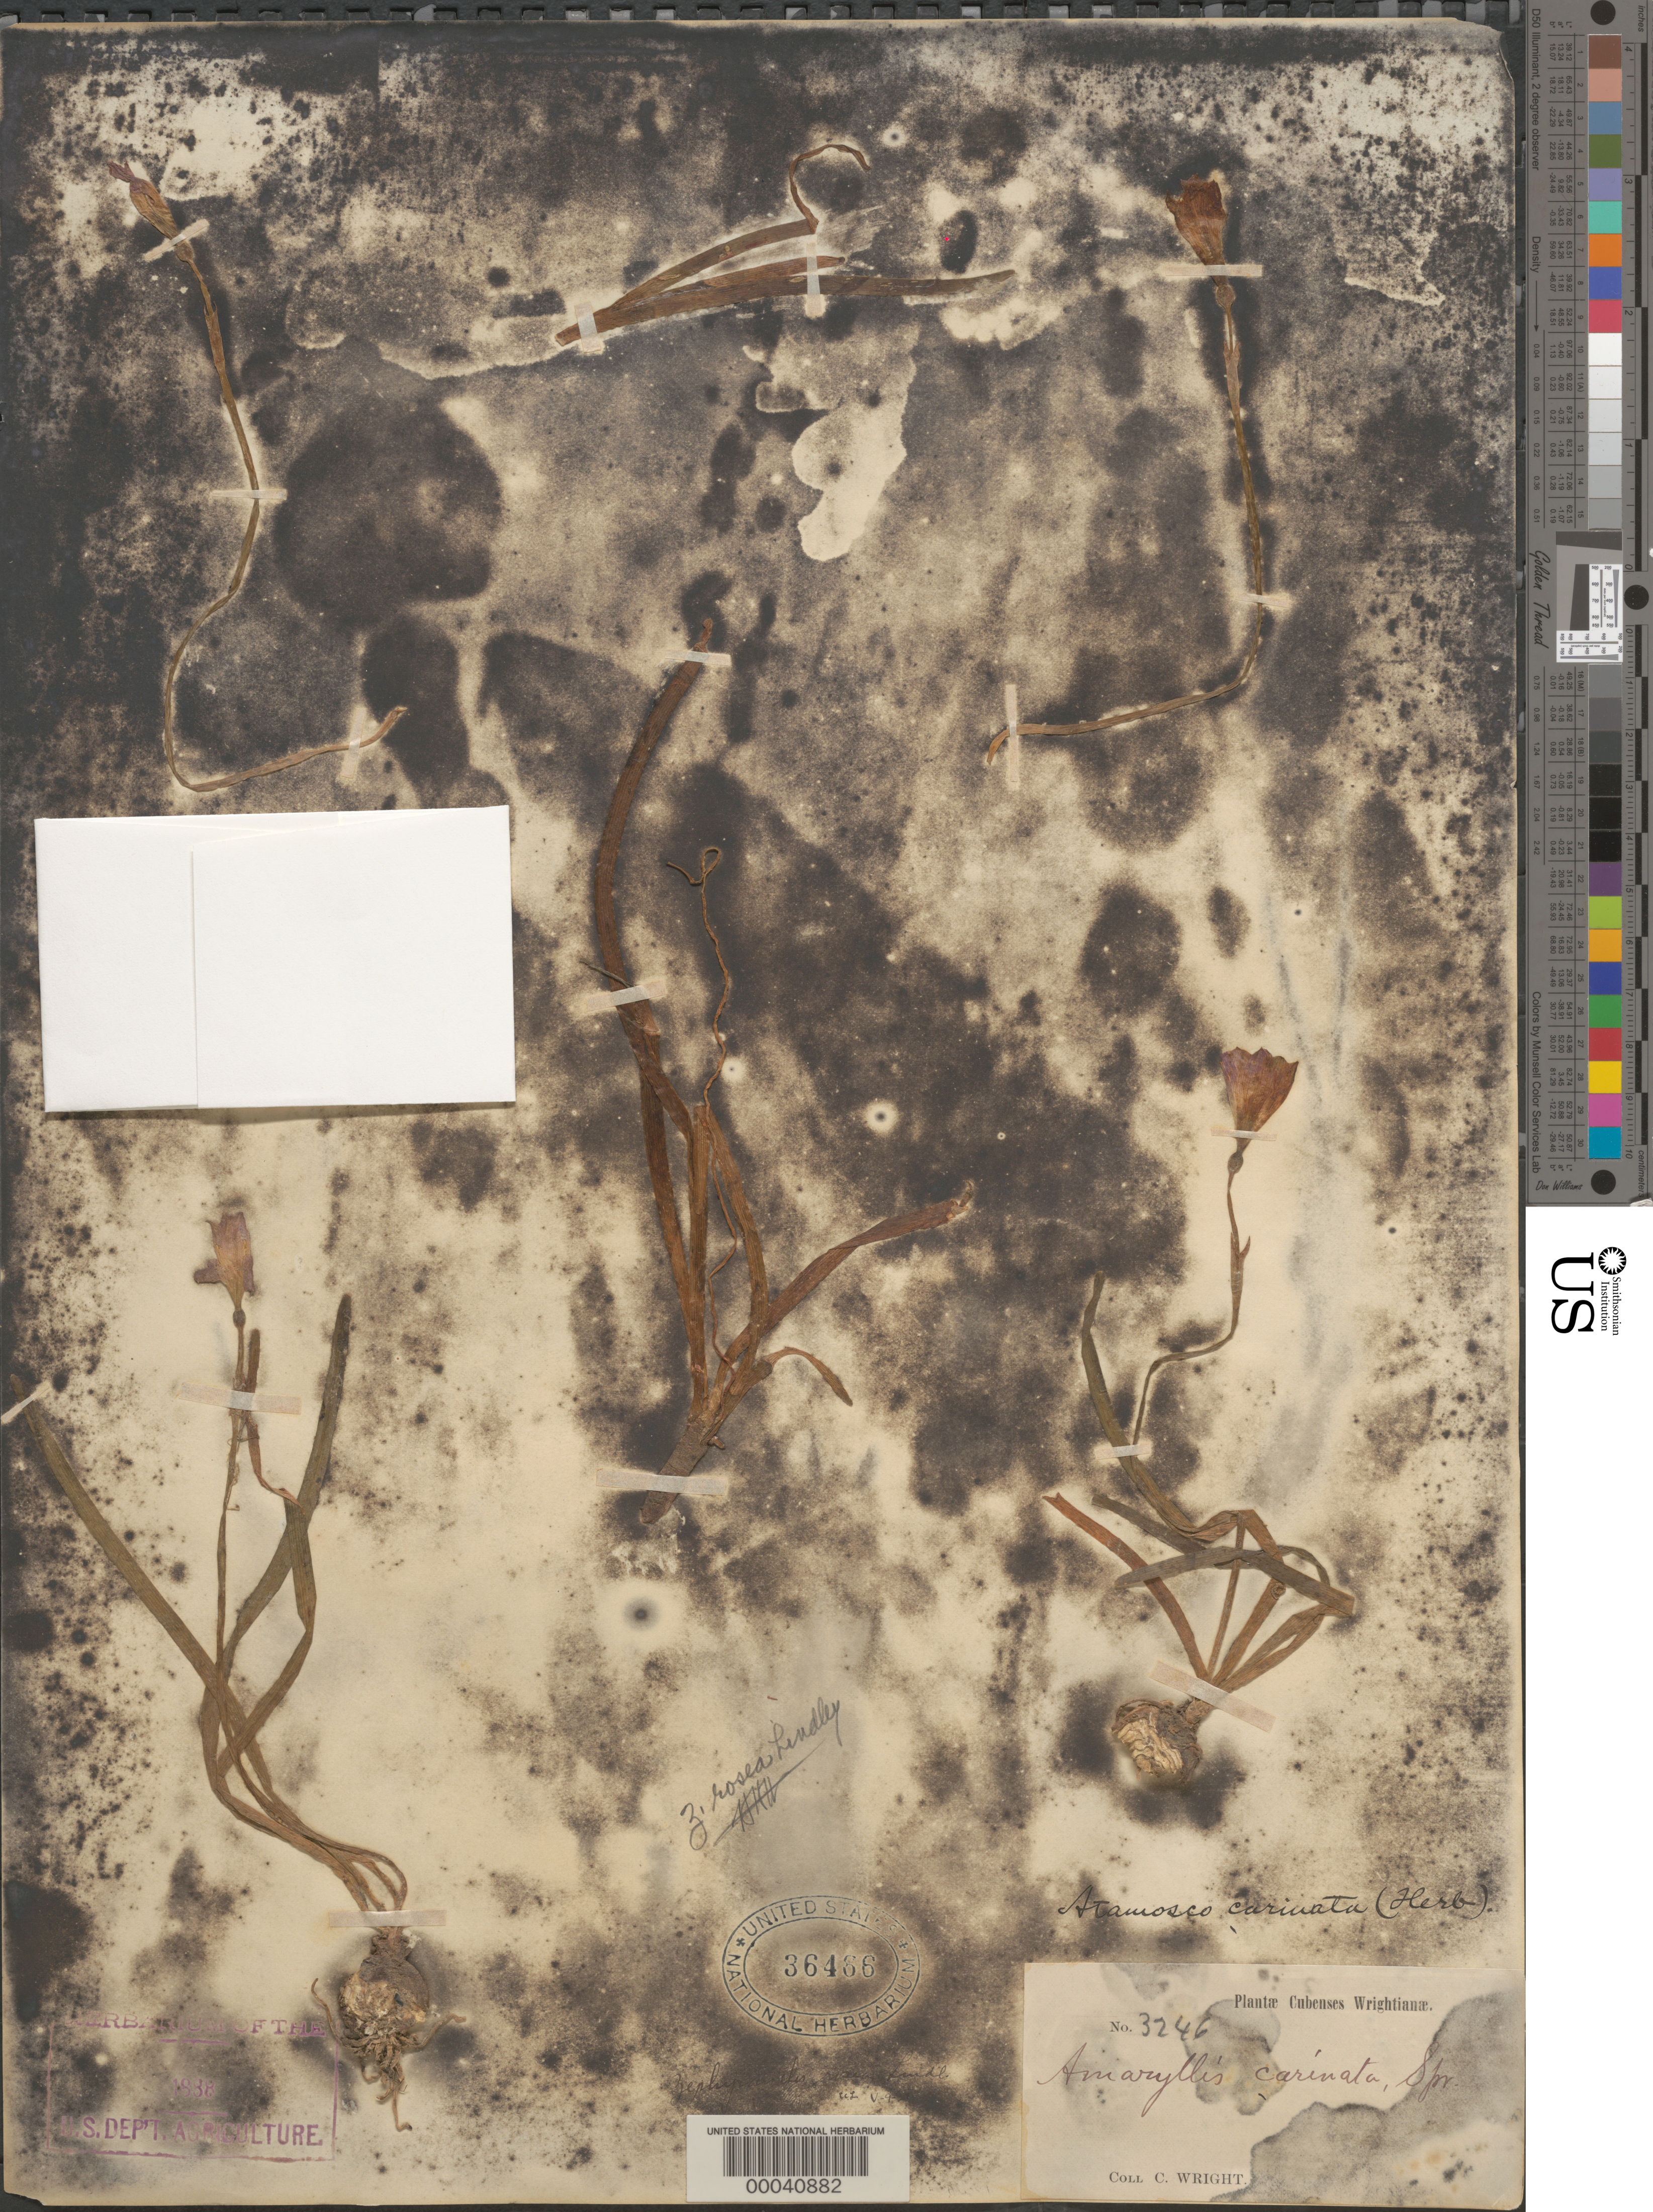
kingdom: Plantae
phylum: Tracheophyta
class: Liliopsida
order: Asparagales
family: Amaryllidaceae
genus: Zephyranthes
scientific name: Zephyranthes rosea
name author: Lindl.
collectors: C. Wright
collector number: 3246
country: Cuba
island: Greater Antilles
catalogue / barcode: US 36466